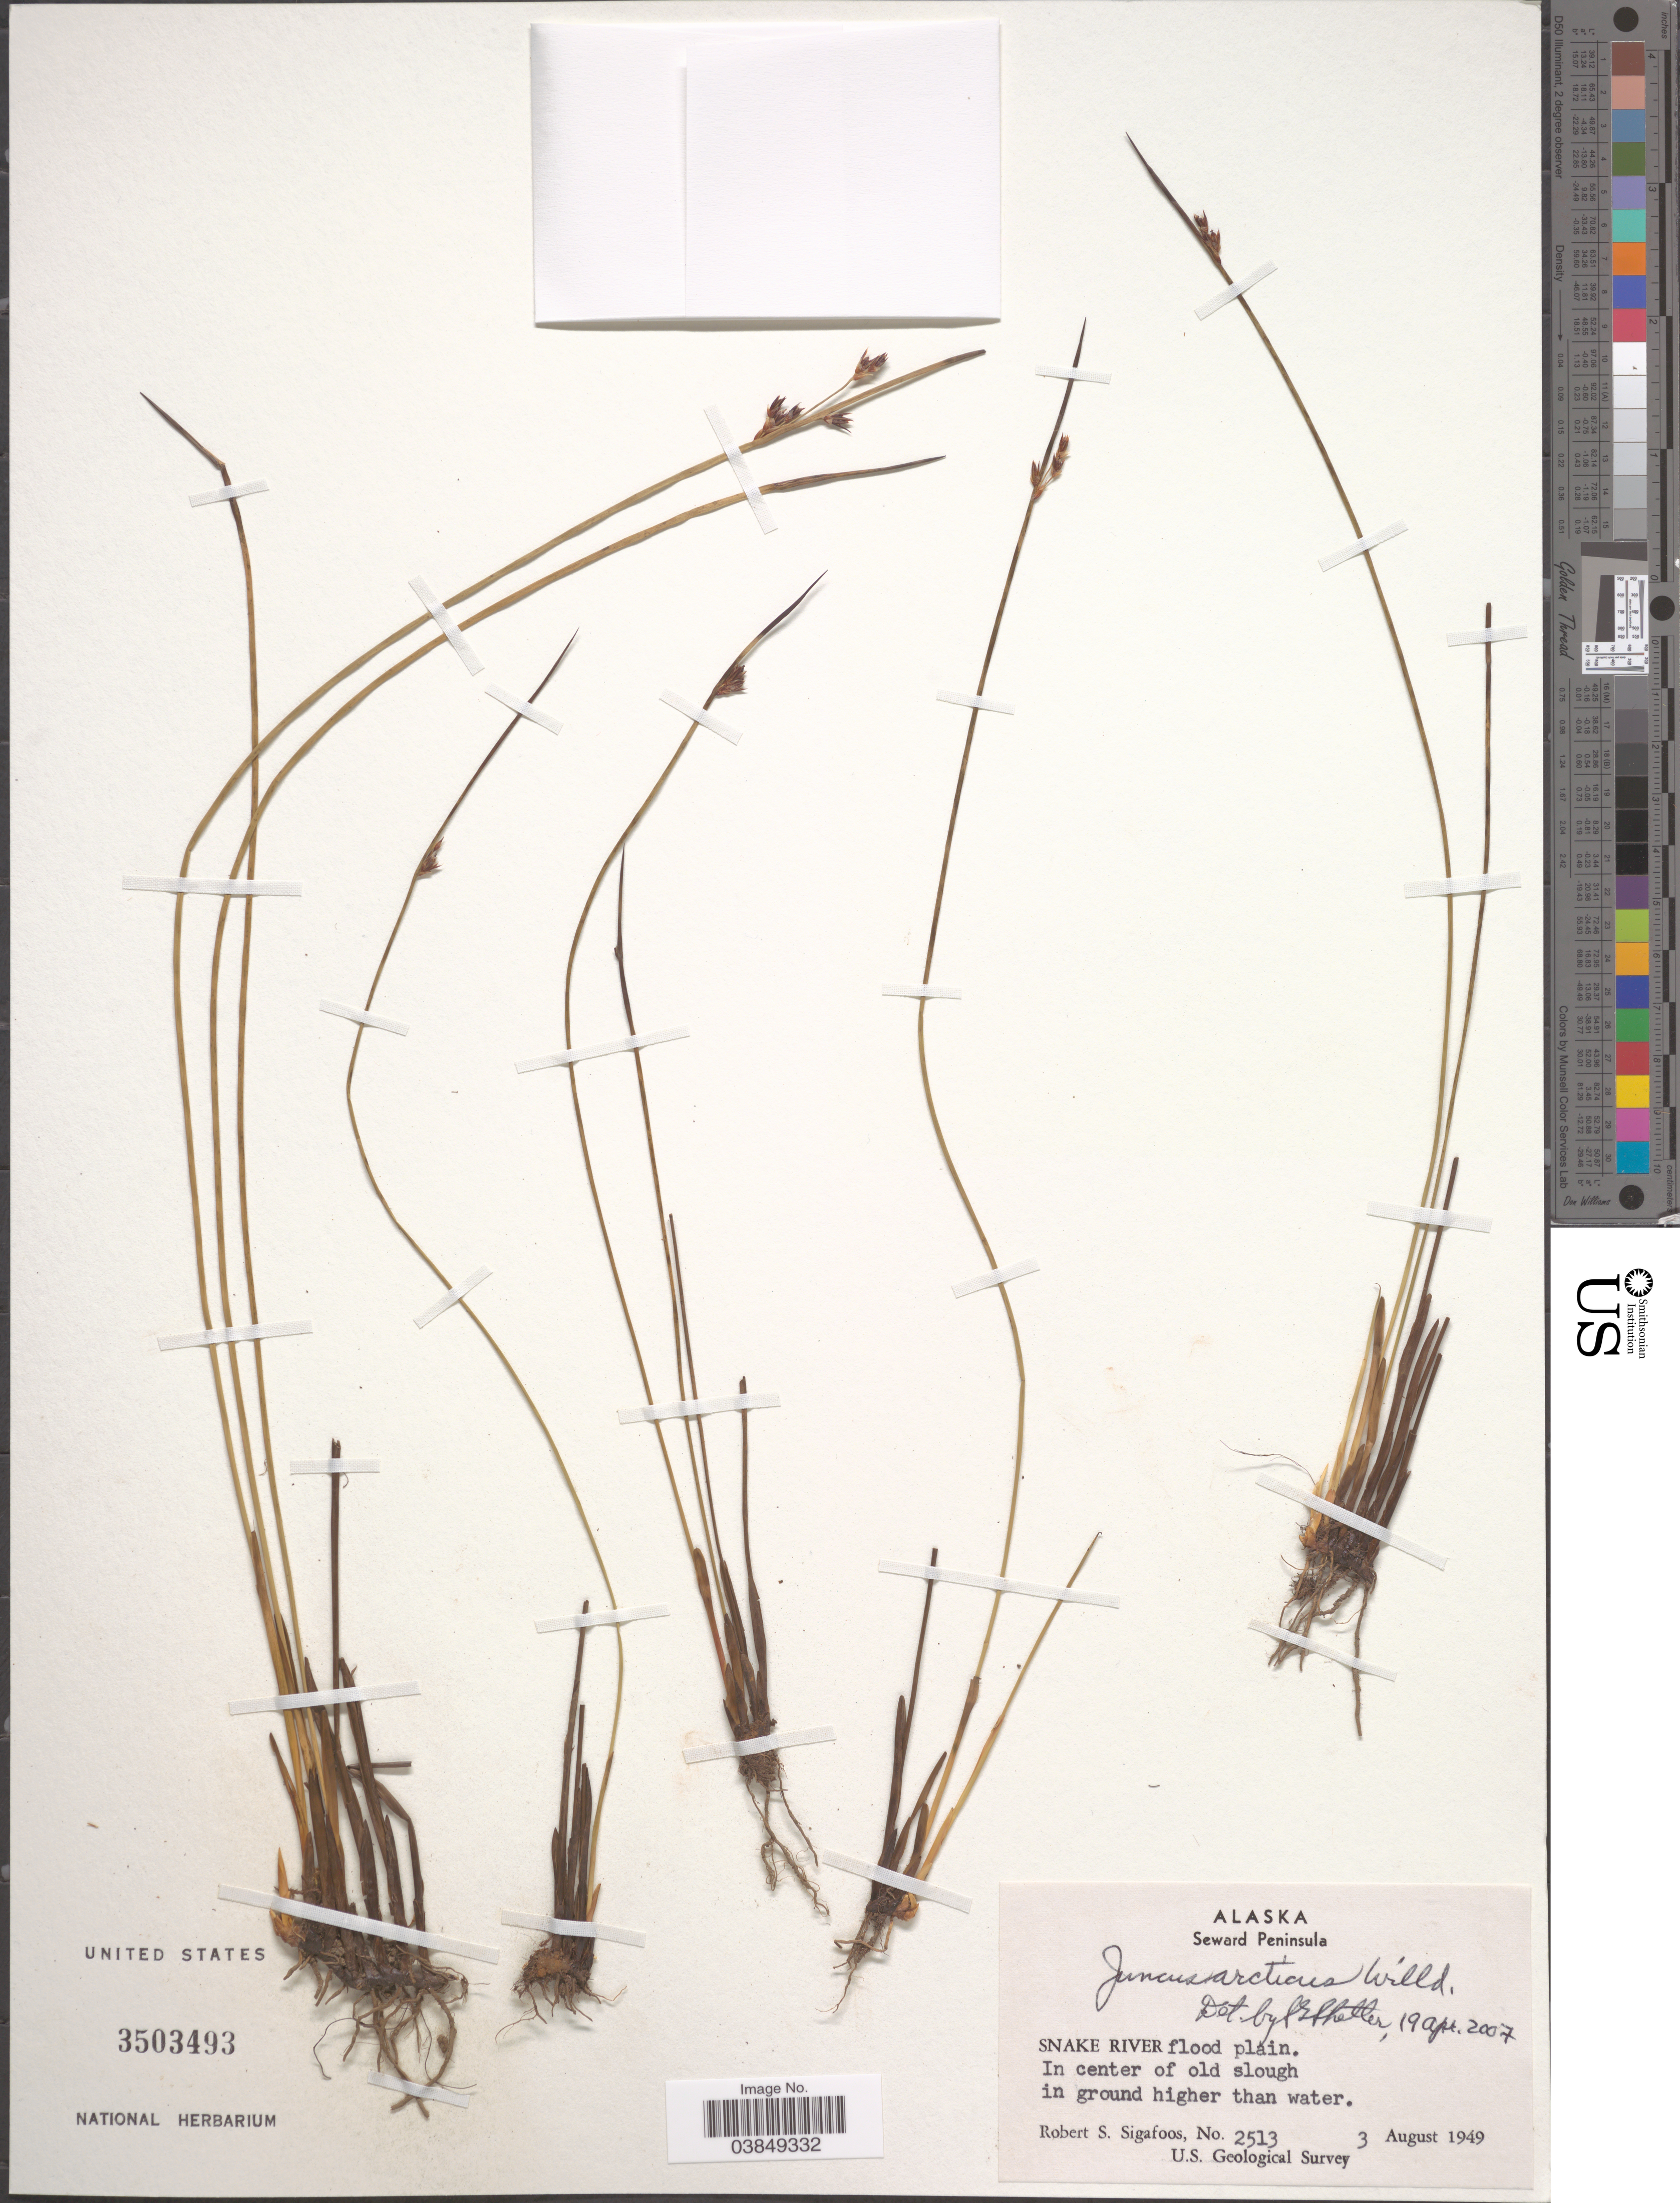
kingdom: Plantae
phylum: Tracheophyta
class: Liliopsida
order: Poales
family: Juncaceae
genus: Juncus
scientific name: Juncus arcticus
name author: Willd.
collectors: R. Sigafoos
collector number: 2513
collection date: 1949-08-03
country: United States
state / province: Alaska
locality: Seward Peninsula. Snake River flood plain. In center of old slough in ground higher than water.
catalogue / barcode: US 3503493